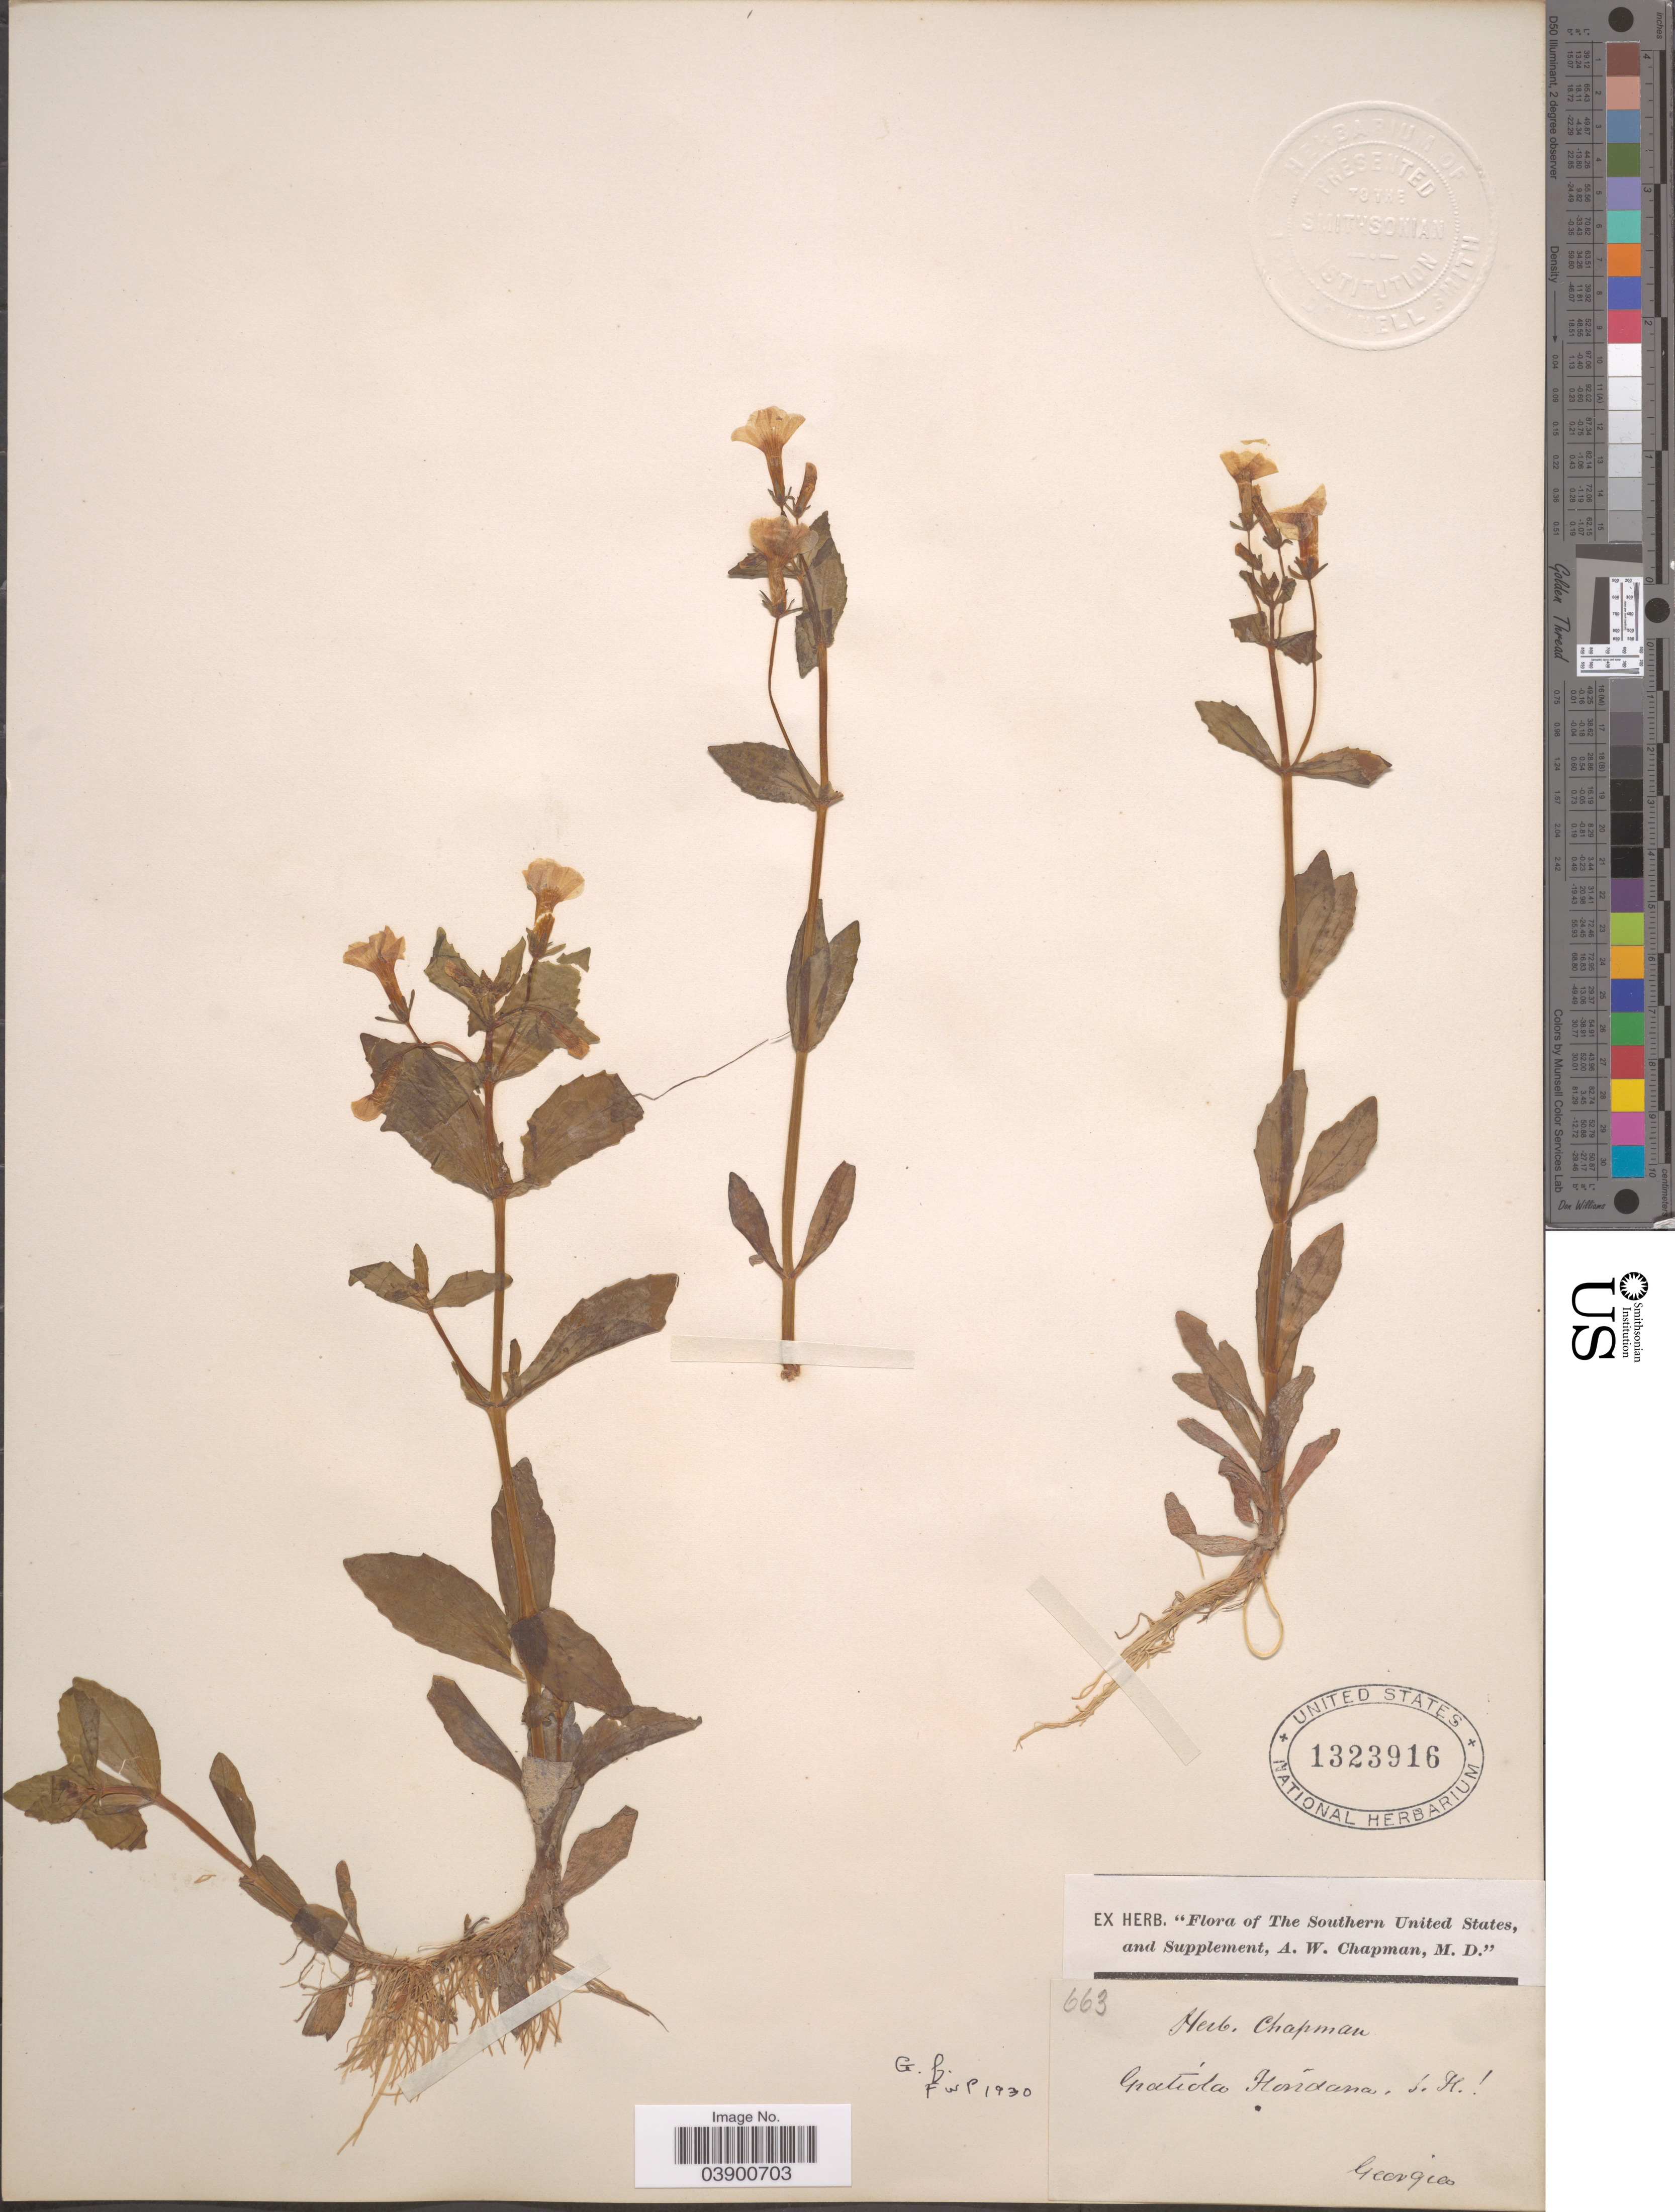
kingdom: Plantae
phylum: Tracheophyta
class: Magnoliopsida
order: Lamiales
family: Plantaginaceae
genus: Gratiola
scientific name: Gratiola floridana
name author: Nutt.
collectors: A. W. Chapman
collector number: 663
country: United States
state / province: Georgia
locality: The Southern United States.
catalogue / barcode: US 1323916